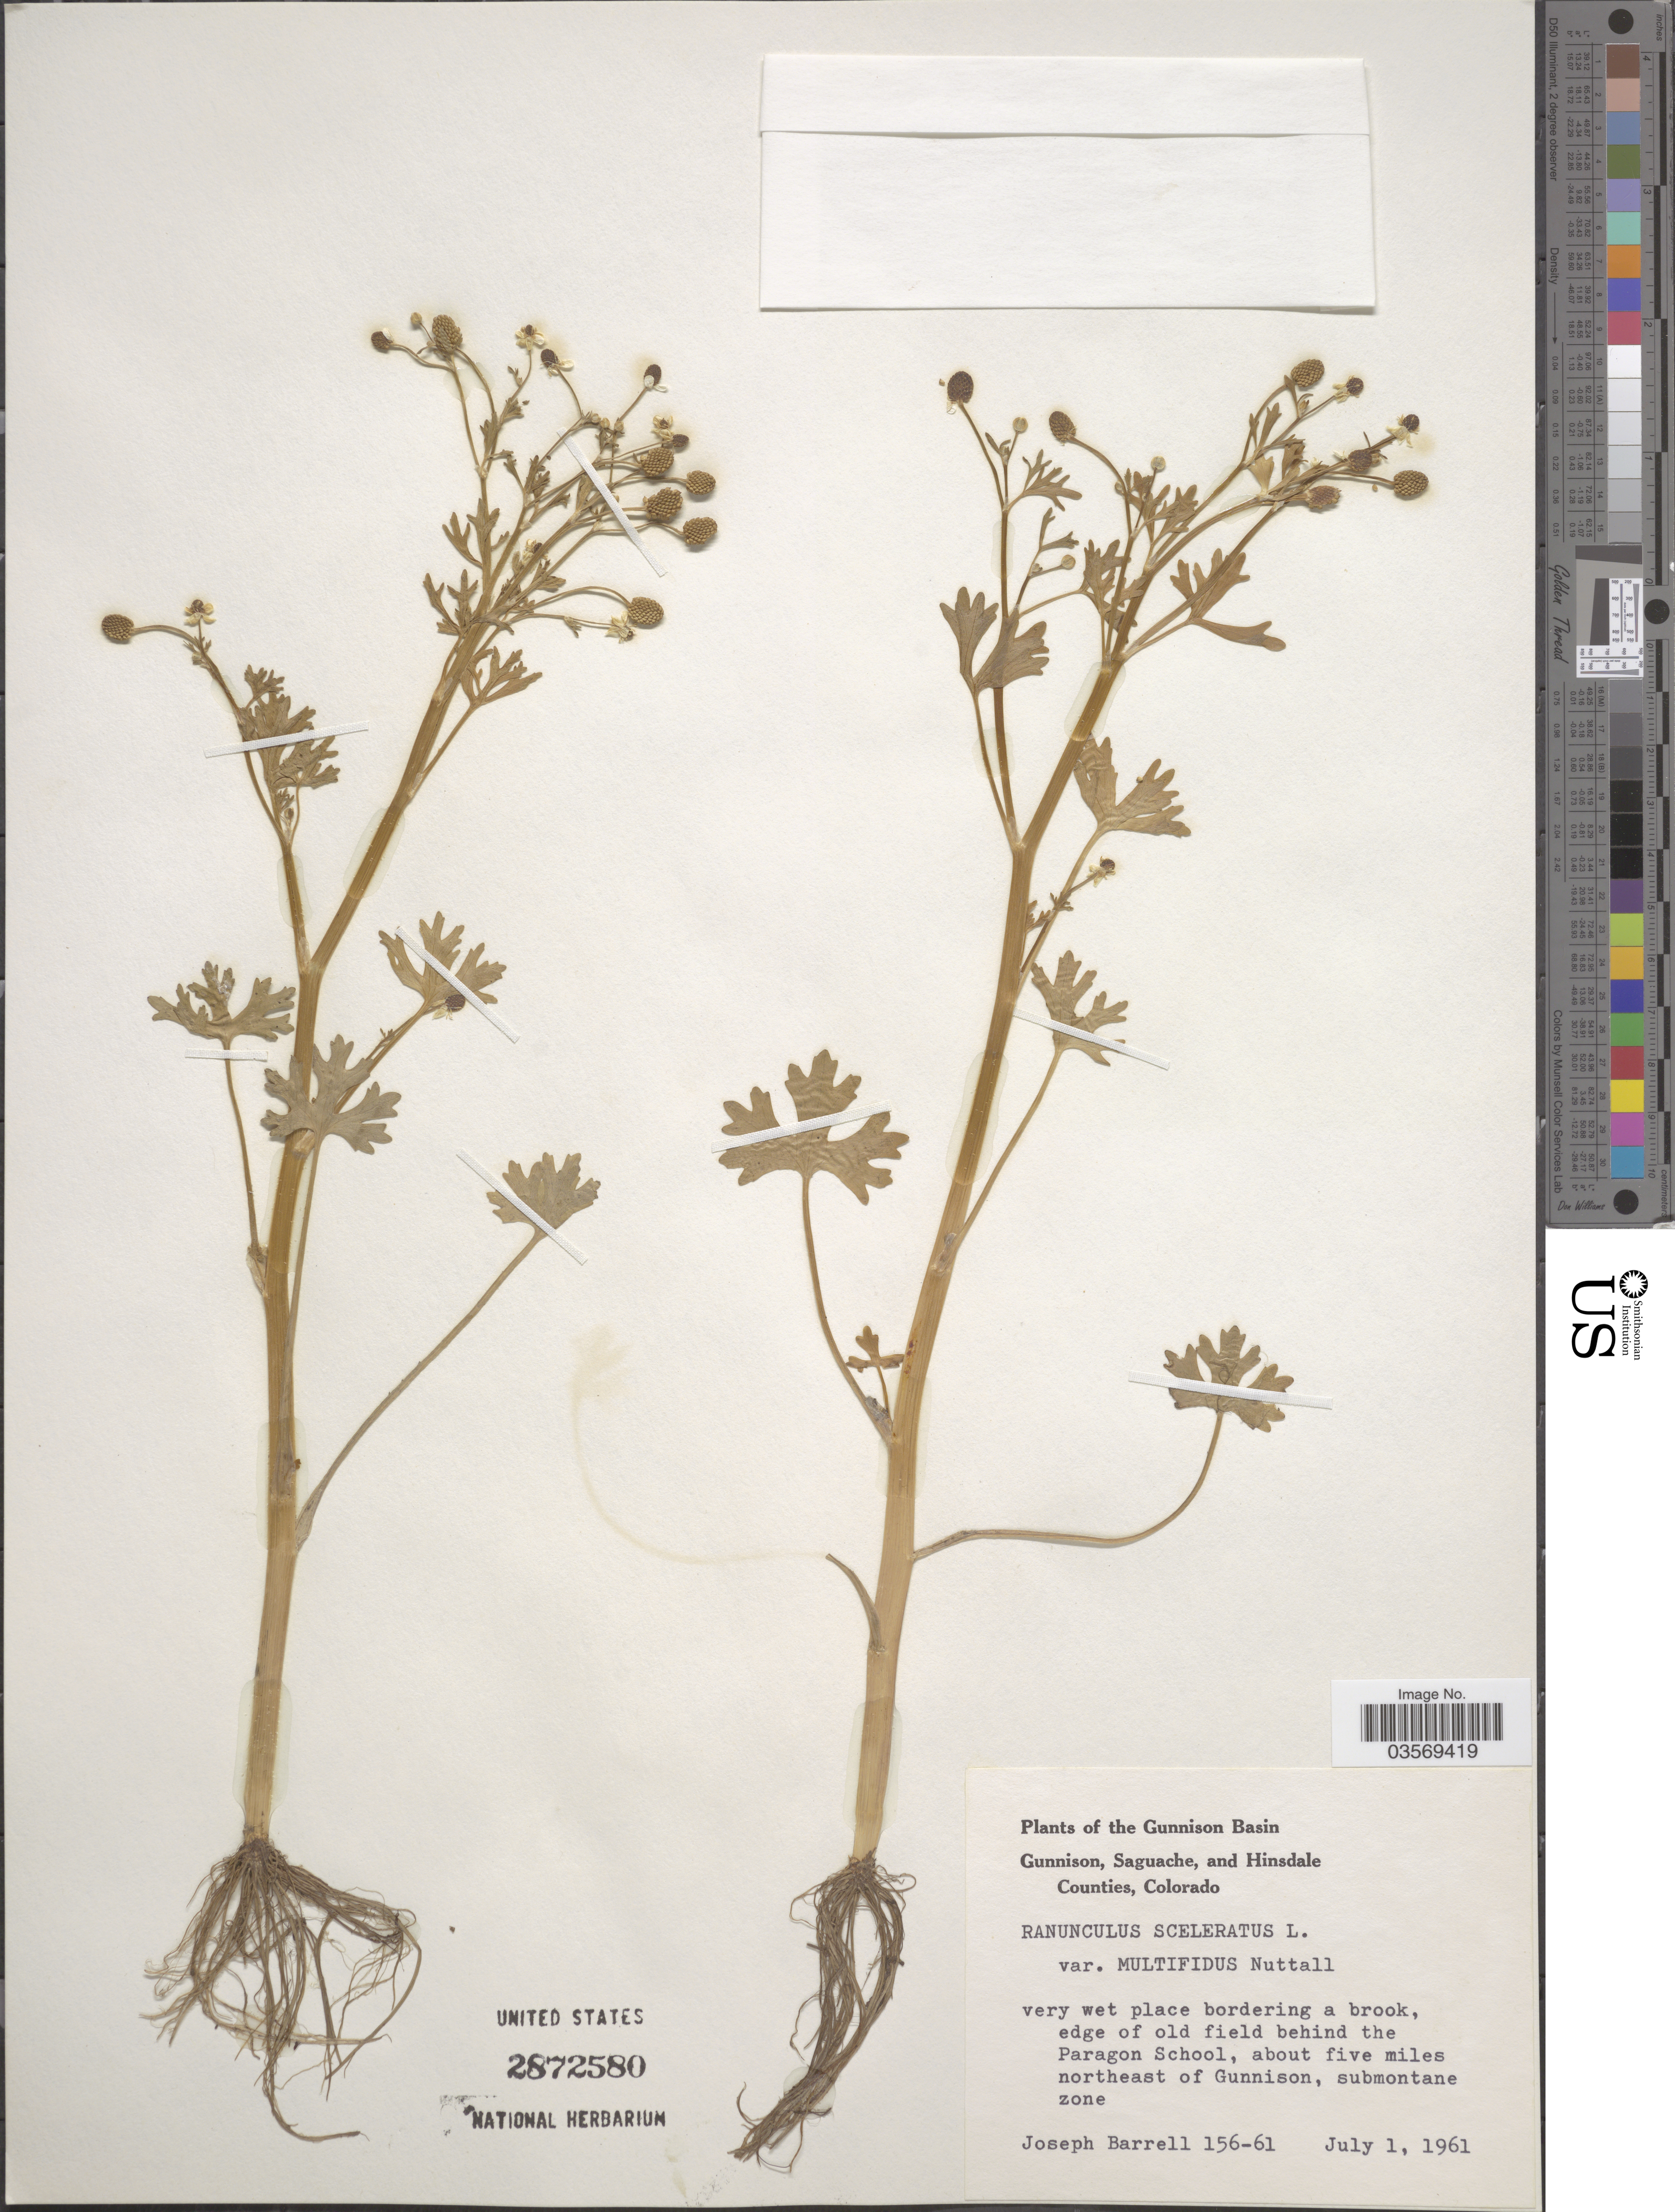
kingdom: Plantae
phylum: Tracheophyta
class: Magnoliopsida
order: Ranunculales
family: Ranunculaceae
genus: Ranunculus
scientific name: Ranunculus sceleratus var. multifidus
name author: Nutt.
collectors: J. Barrell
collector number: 156-61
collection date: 1961-07-01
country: United States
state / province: Colorado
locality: Gunnison Basin. Gunnison, Saguache, and Hindsdale Counties. Edge of old field behind the Paragon School, about five miles northeast of Gunnison, submontane zone.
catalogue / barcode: US 2872580